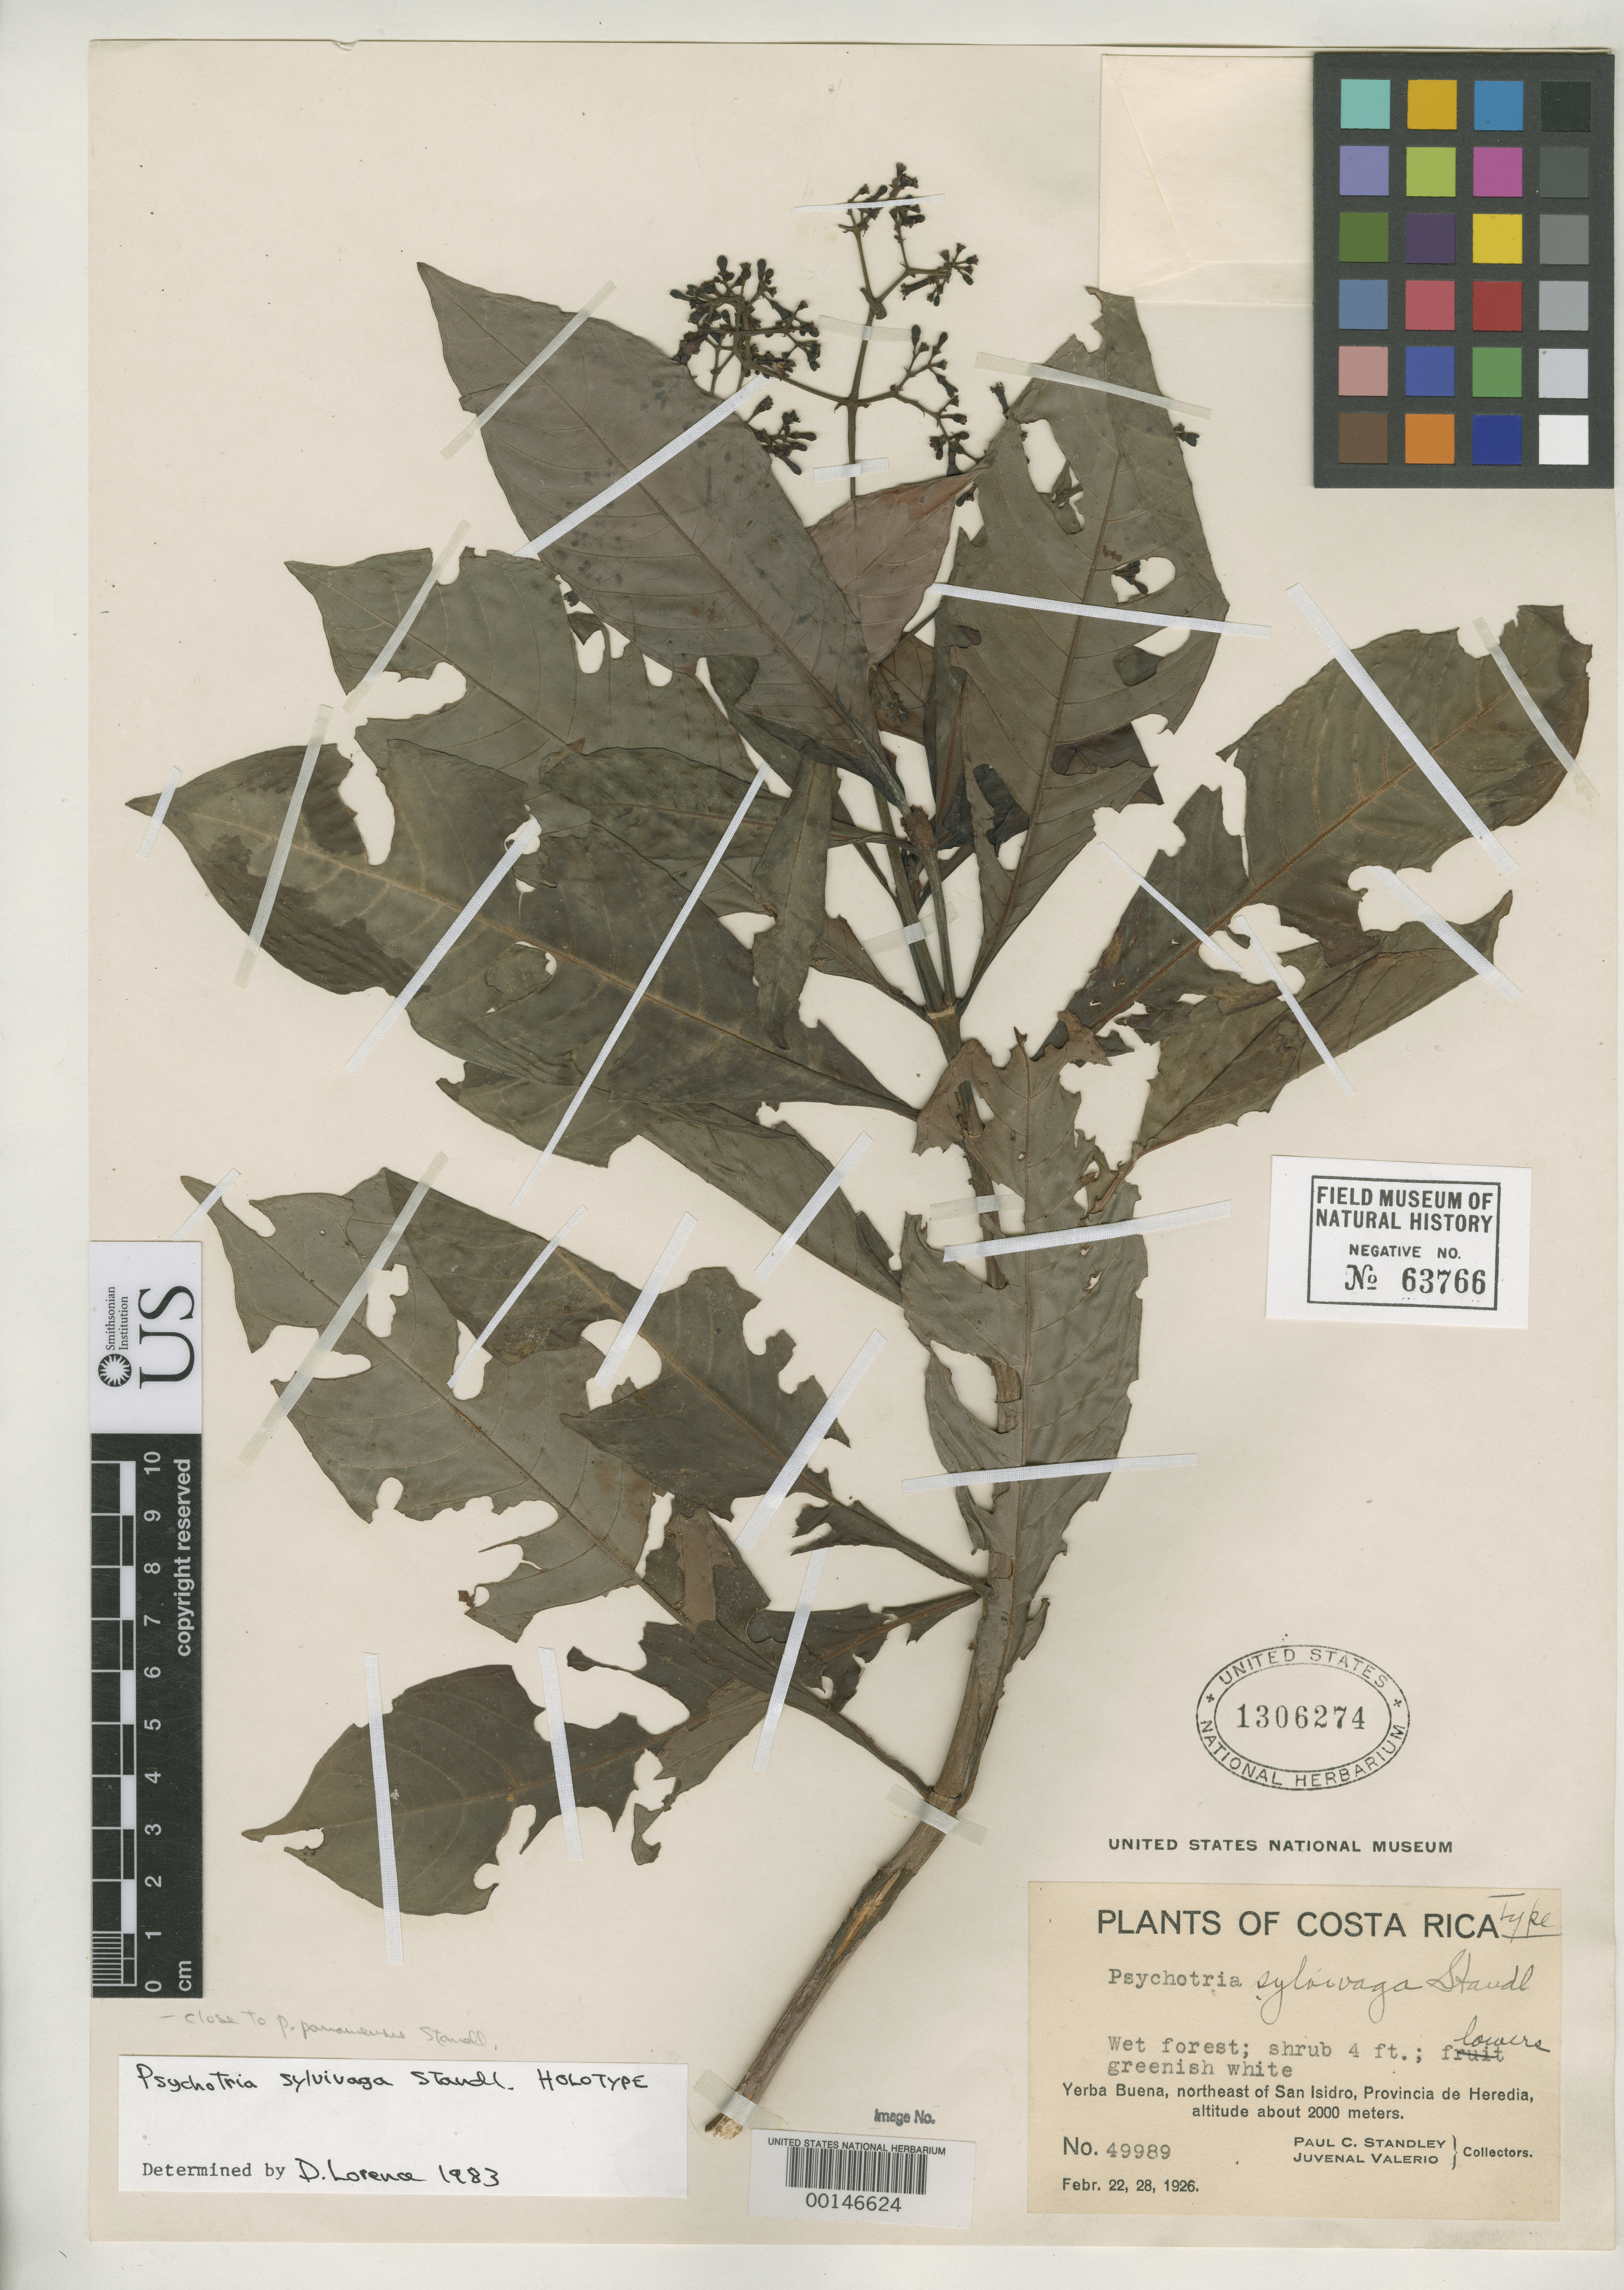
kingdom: Plantae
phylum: Tracheophyta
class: Magnoliopsida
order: Gentianales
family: Rubiaceae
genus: Psychotria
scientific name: Psychotria sylvivaga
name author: Standl.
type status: Holotype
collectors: P. C. Standley & J. Valerio R.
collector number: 49989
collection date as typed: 22 Feb 1926 or 28 Feb 1926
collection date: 1926-02-22 or 1926-02-28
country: Costa Rica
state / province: Heredia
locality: Yerba Buena, NE of San Isidro.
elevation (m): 2000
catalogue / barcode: US 1306274